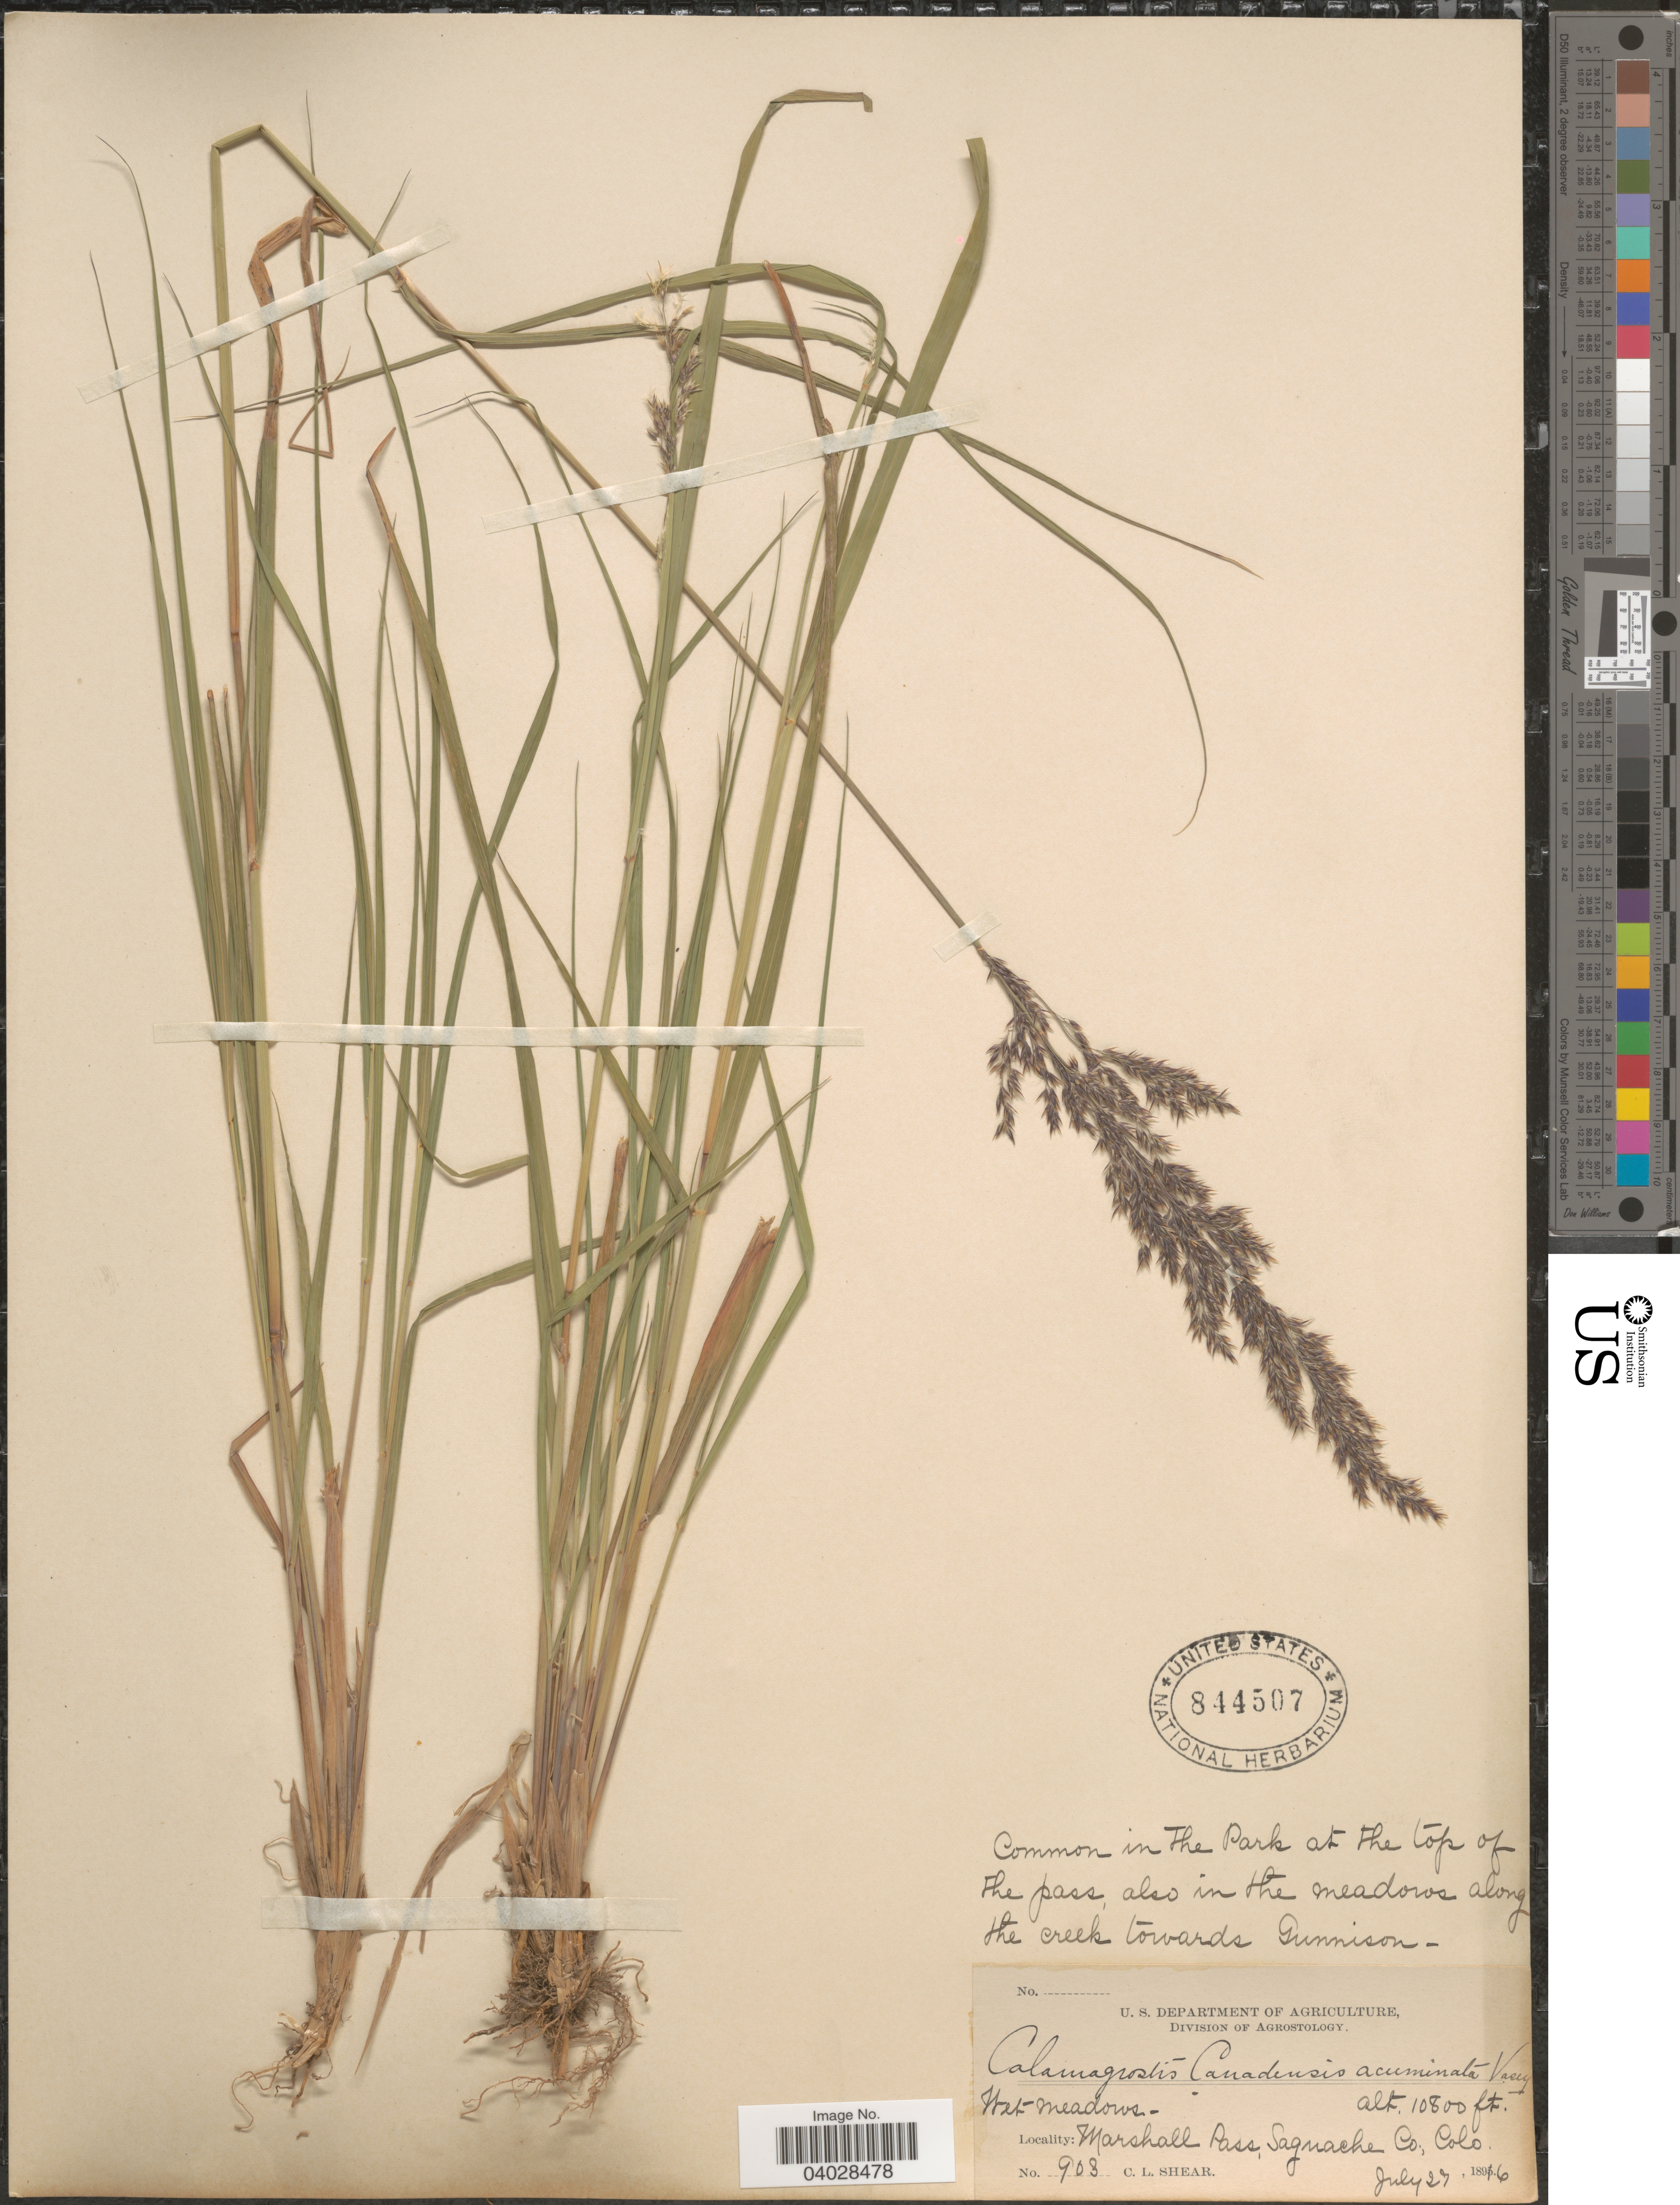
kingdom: Plantae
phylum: Tracheophyta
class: Liliopsida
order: Poales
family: Poaceae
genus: Calamagrostis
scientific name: Calamagrostis canadensis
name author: (Michx.) P. Beauv.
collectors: C. L. Shear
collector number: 903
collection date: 1896-07-27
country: United States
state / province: Colorado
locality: Marshall Pass, Saguache Co.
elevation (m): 3292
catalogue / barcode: US 844507